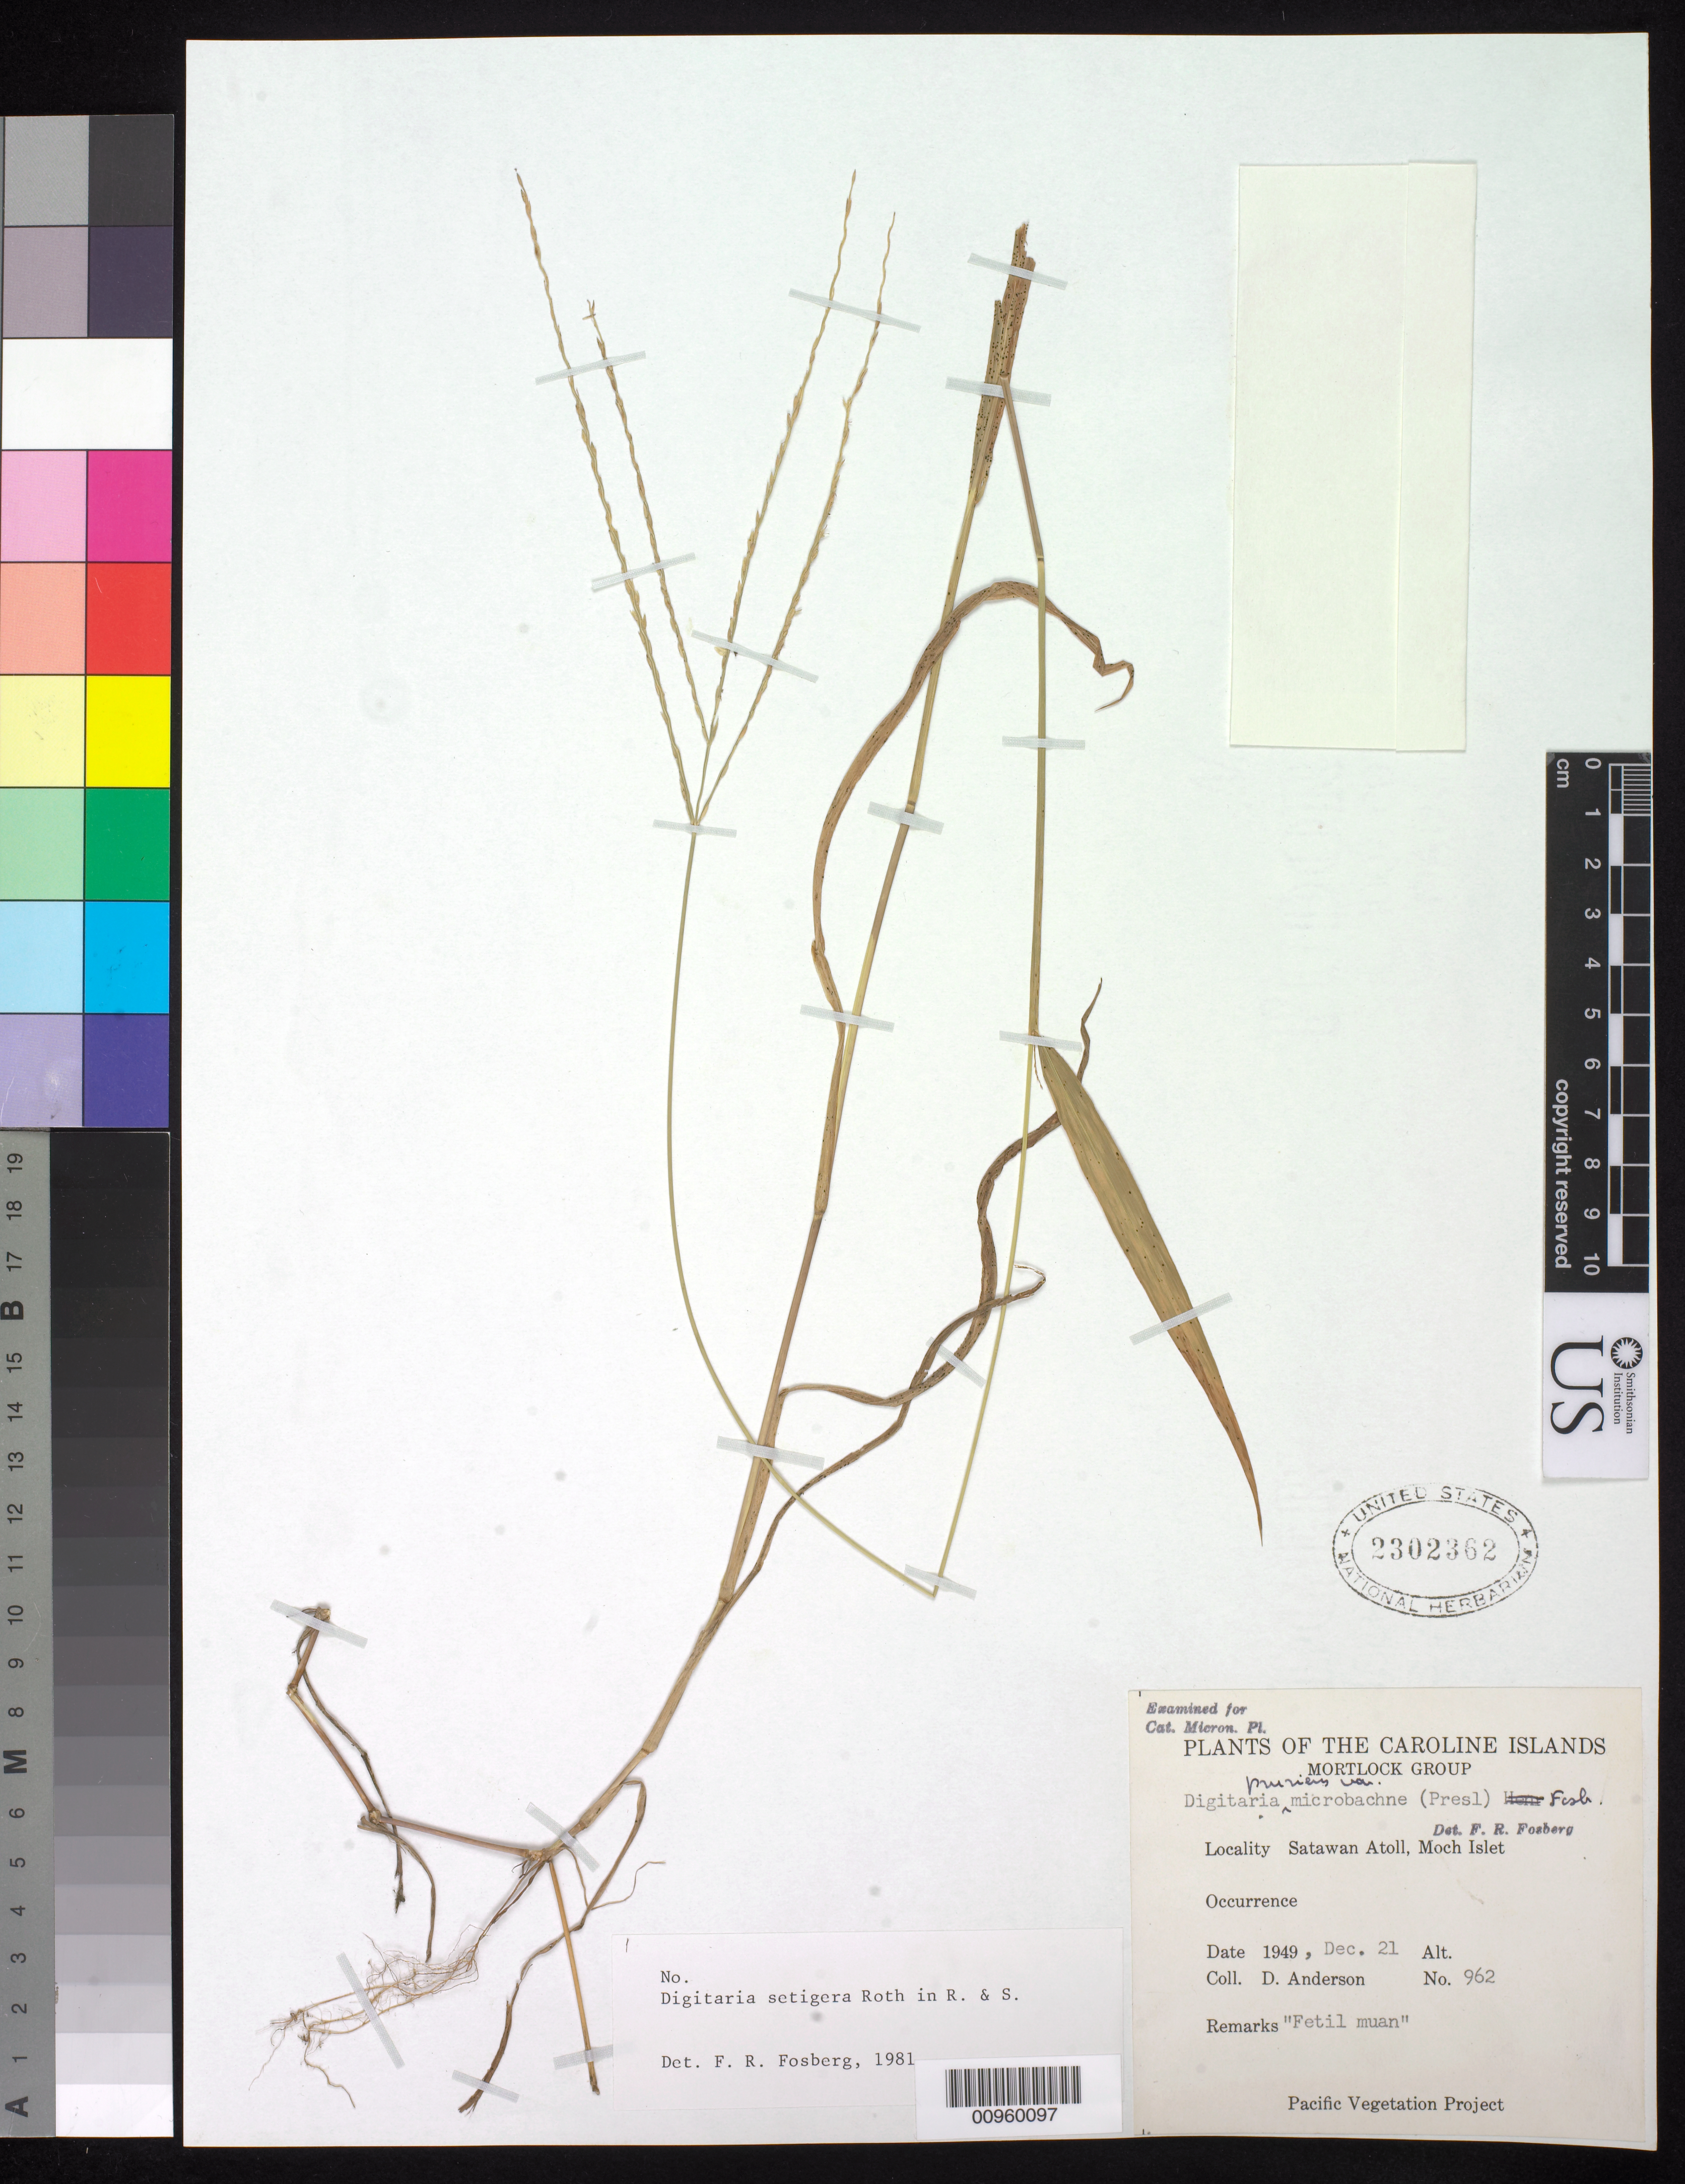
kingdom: Plantae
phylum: Tracheophyta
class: Liliopsida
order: Poales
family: Poaceae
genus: Digitaria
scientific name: Digitaria setigera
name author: Roth in Roem. & Schult.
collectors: D. Anderson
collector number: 962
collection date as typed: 21 Dec 1949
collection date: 1949-12-21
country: Micronesia, Federated States of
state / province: Truk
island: Satawan Atoll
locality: Moch Islet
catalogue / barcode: US 2302362